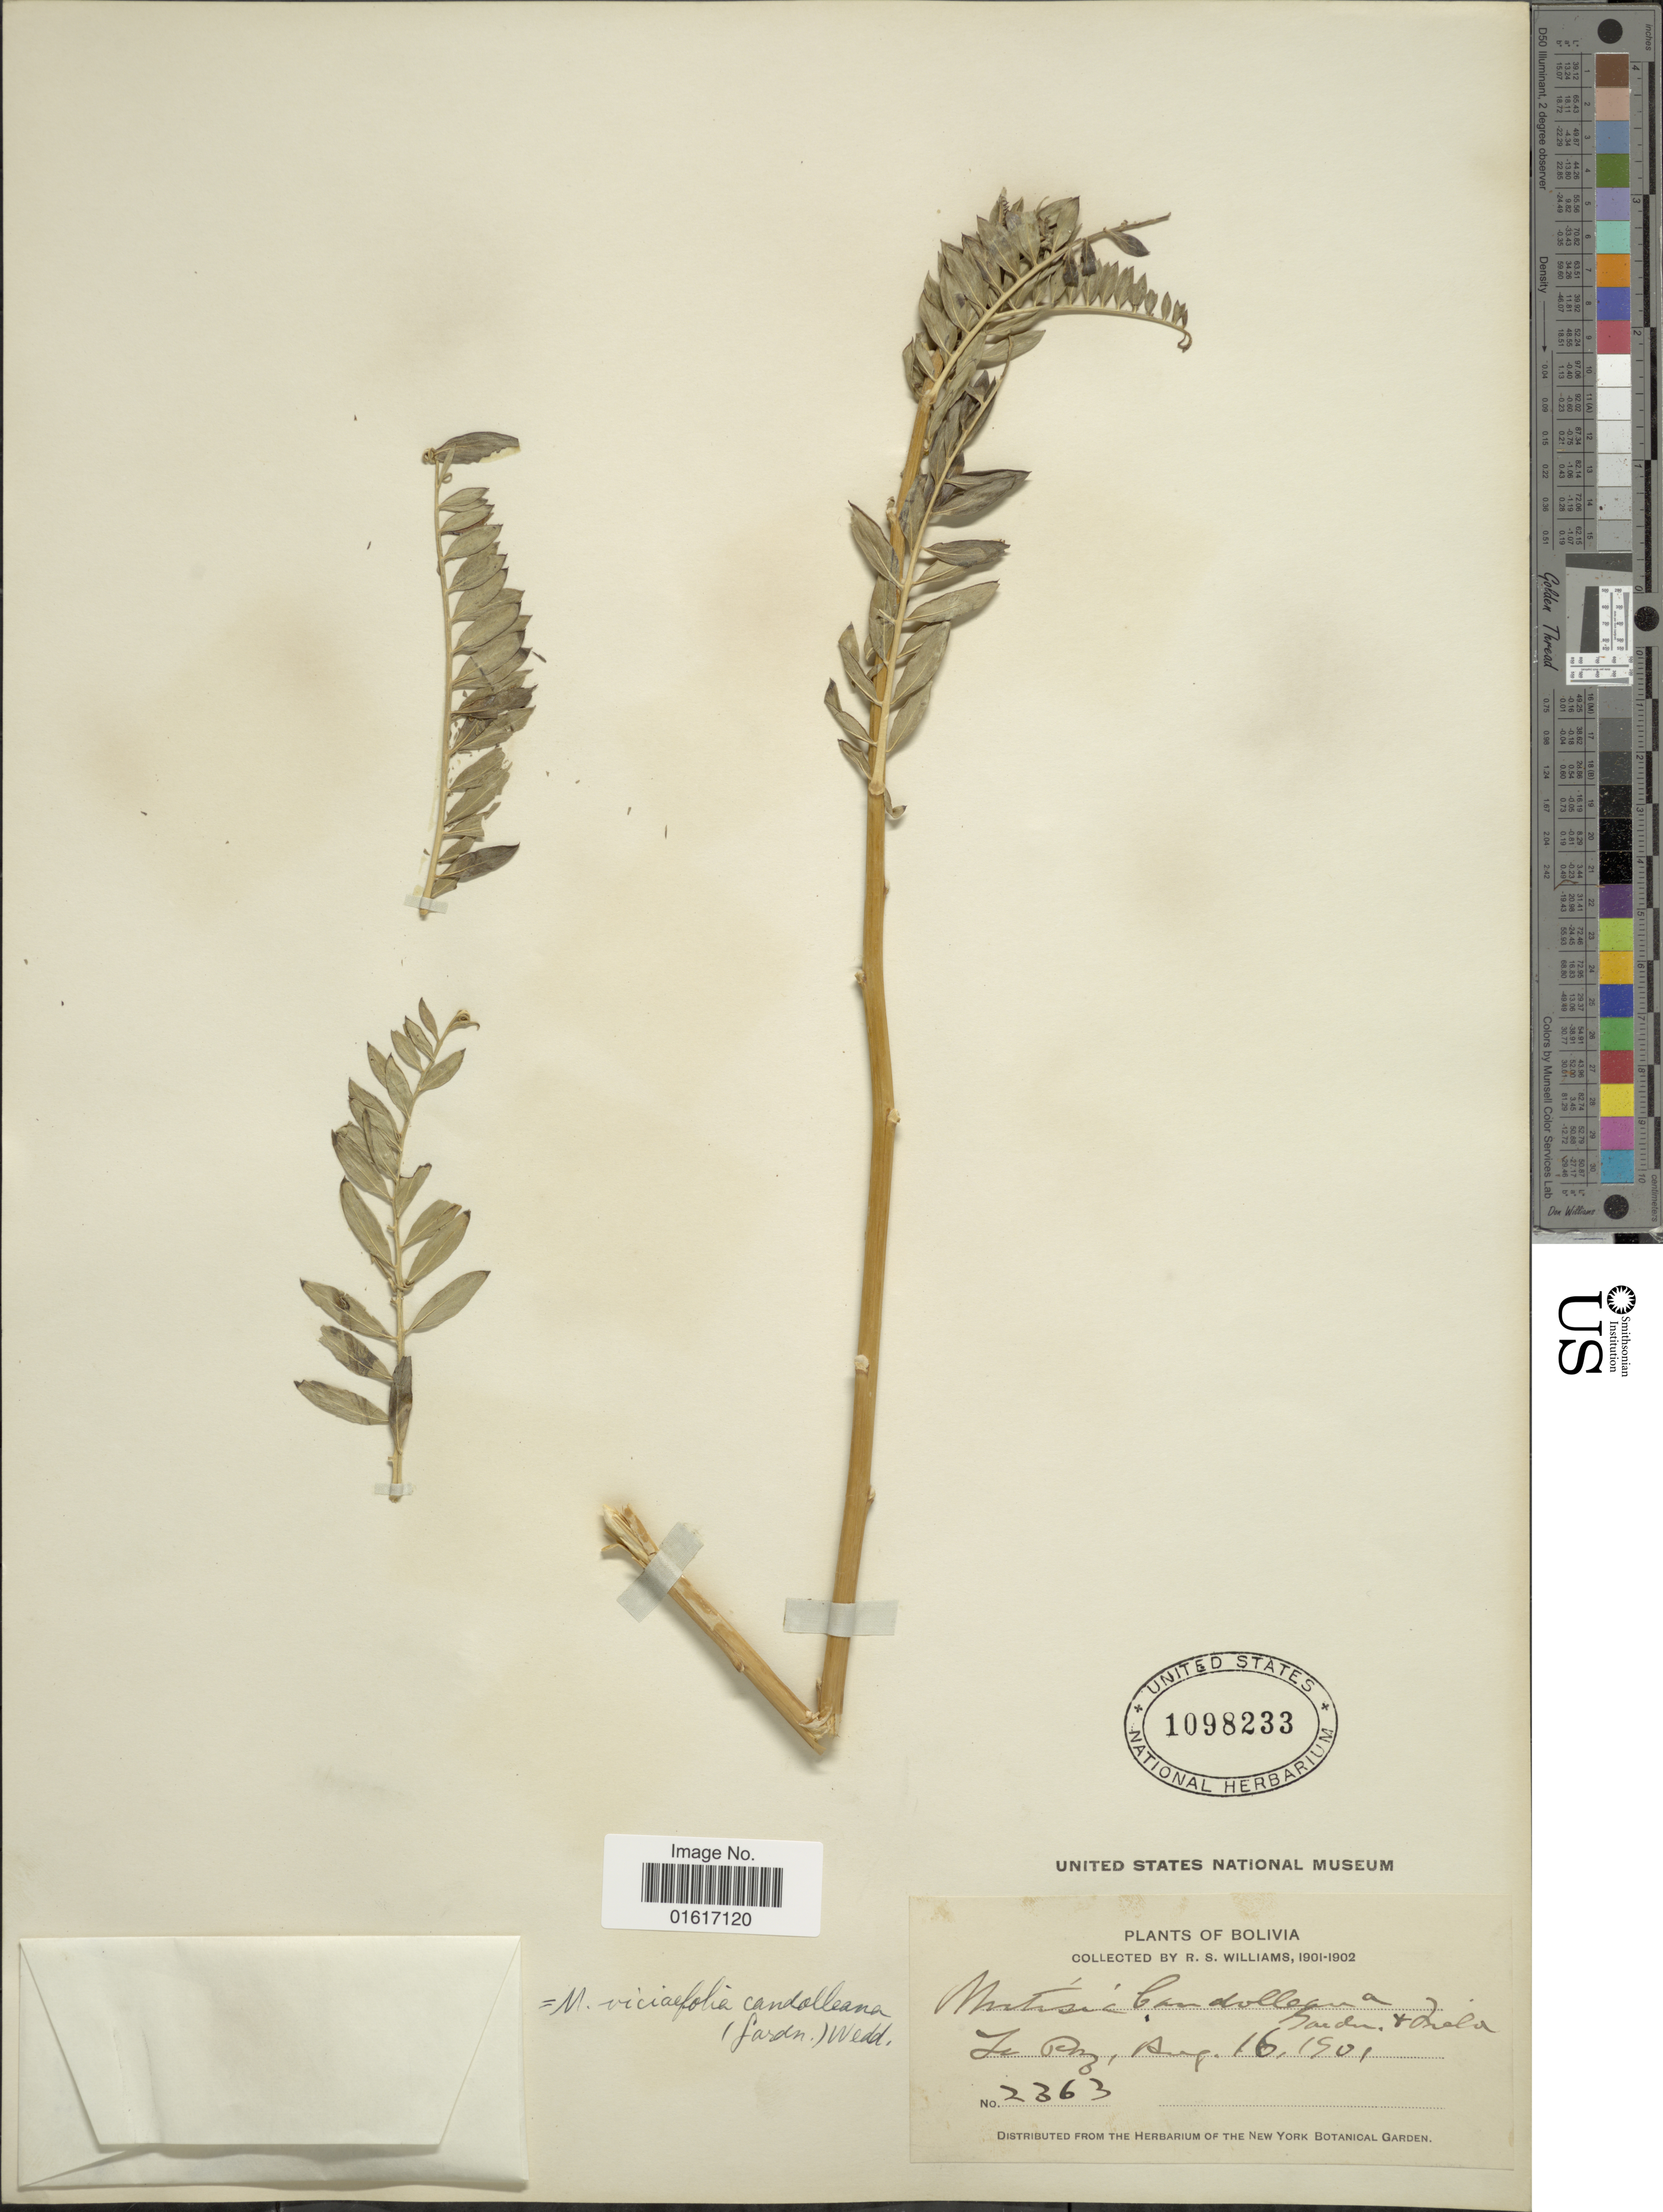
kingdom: Plantae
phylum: Tracheophyta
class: Magnoliopsida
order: Asterales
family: Asteraceae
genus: Mutisia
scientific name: Mutisia acuminata var. candolleana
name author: (Fielding & Gardner) Cabrera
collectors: R. S. Williams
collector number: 2363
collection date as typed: Aug. 16, 1901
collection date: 1901-08-16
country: Bolivia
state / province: La Paz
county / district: Murillo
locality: La Paz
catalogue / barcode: US 1098233